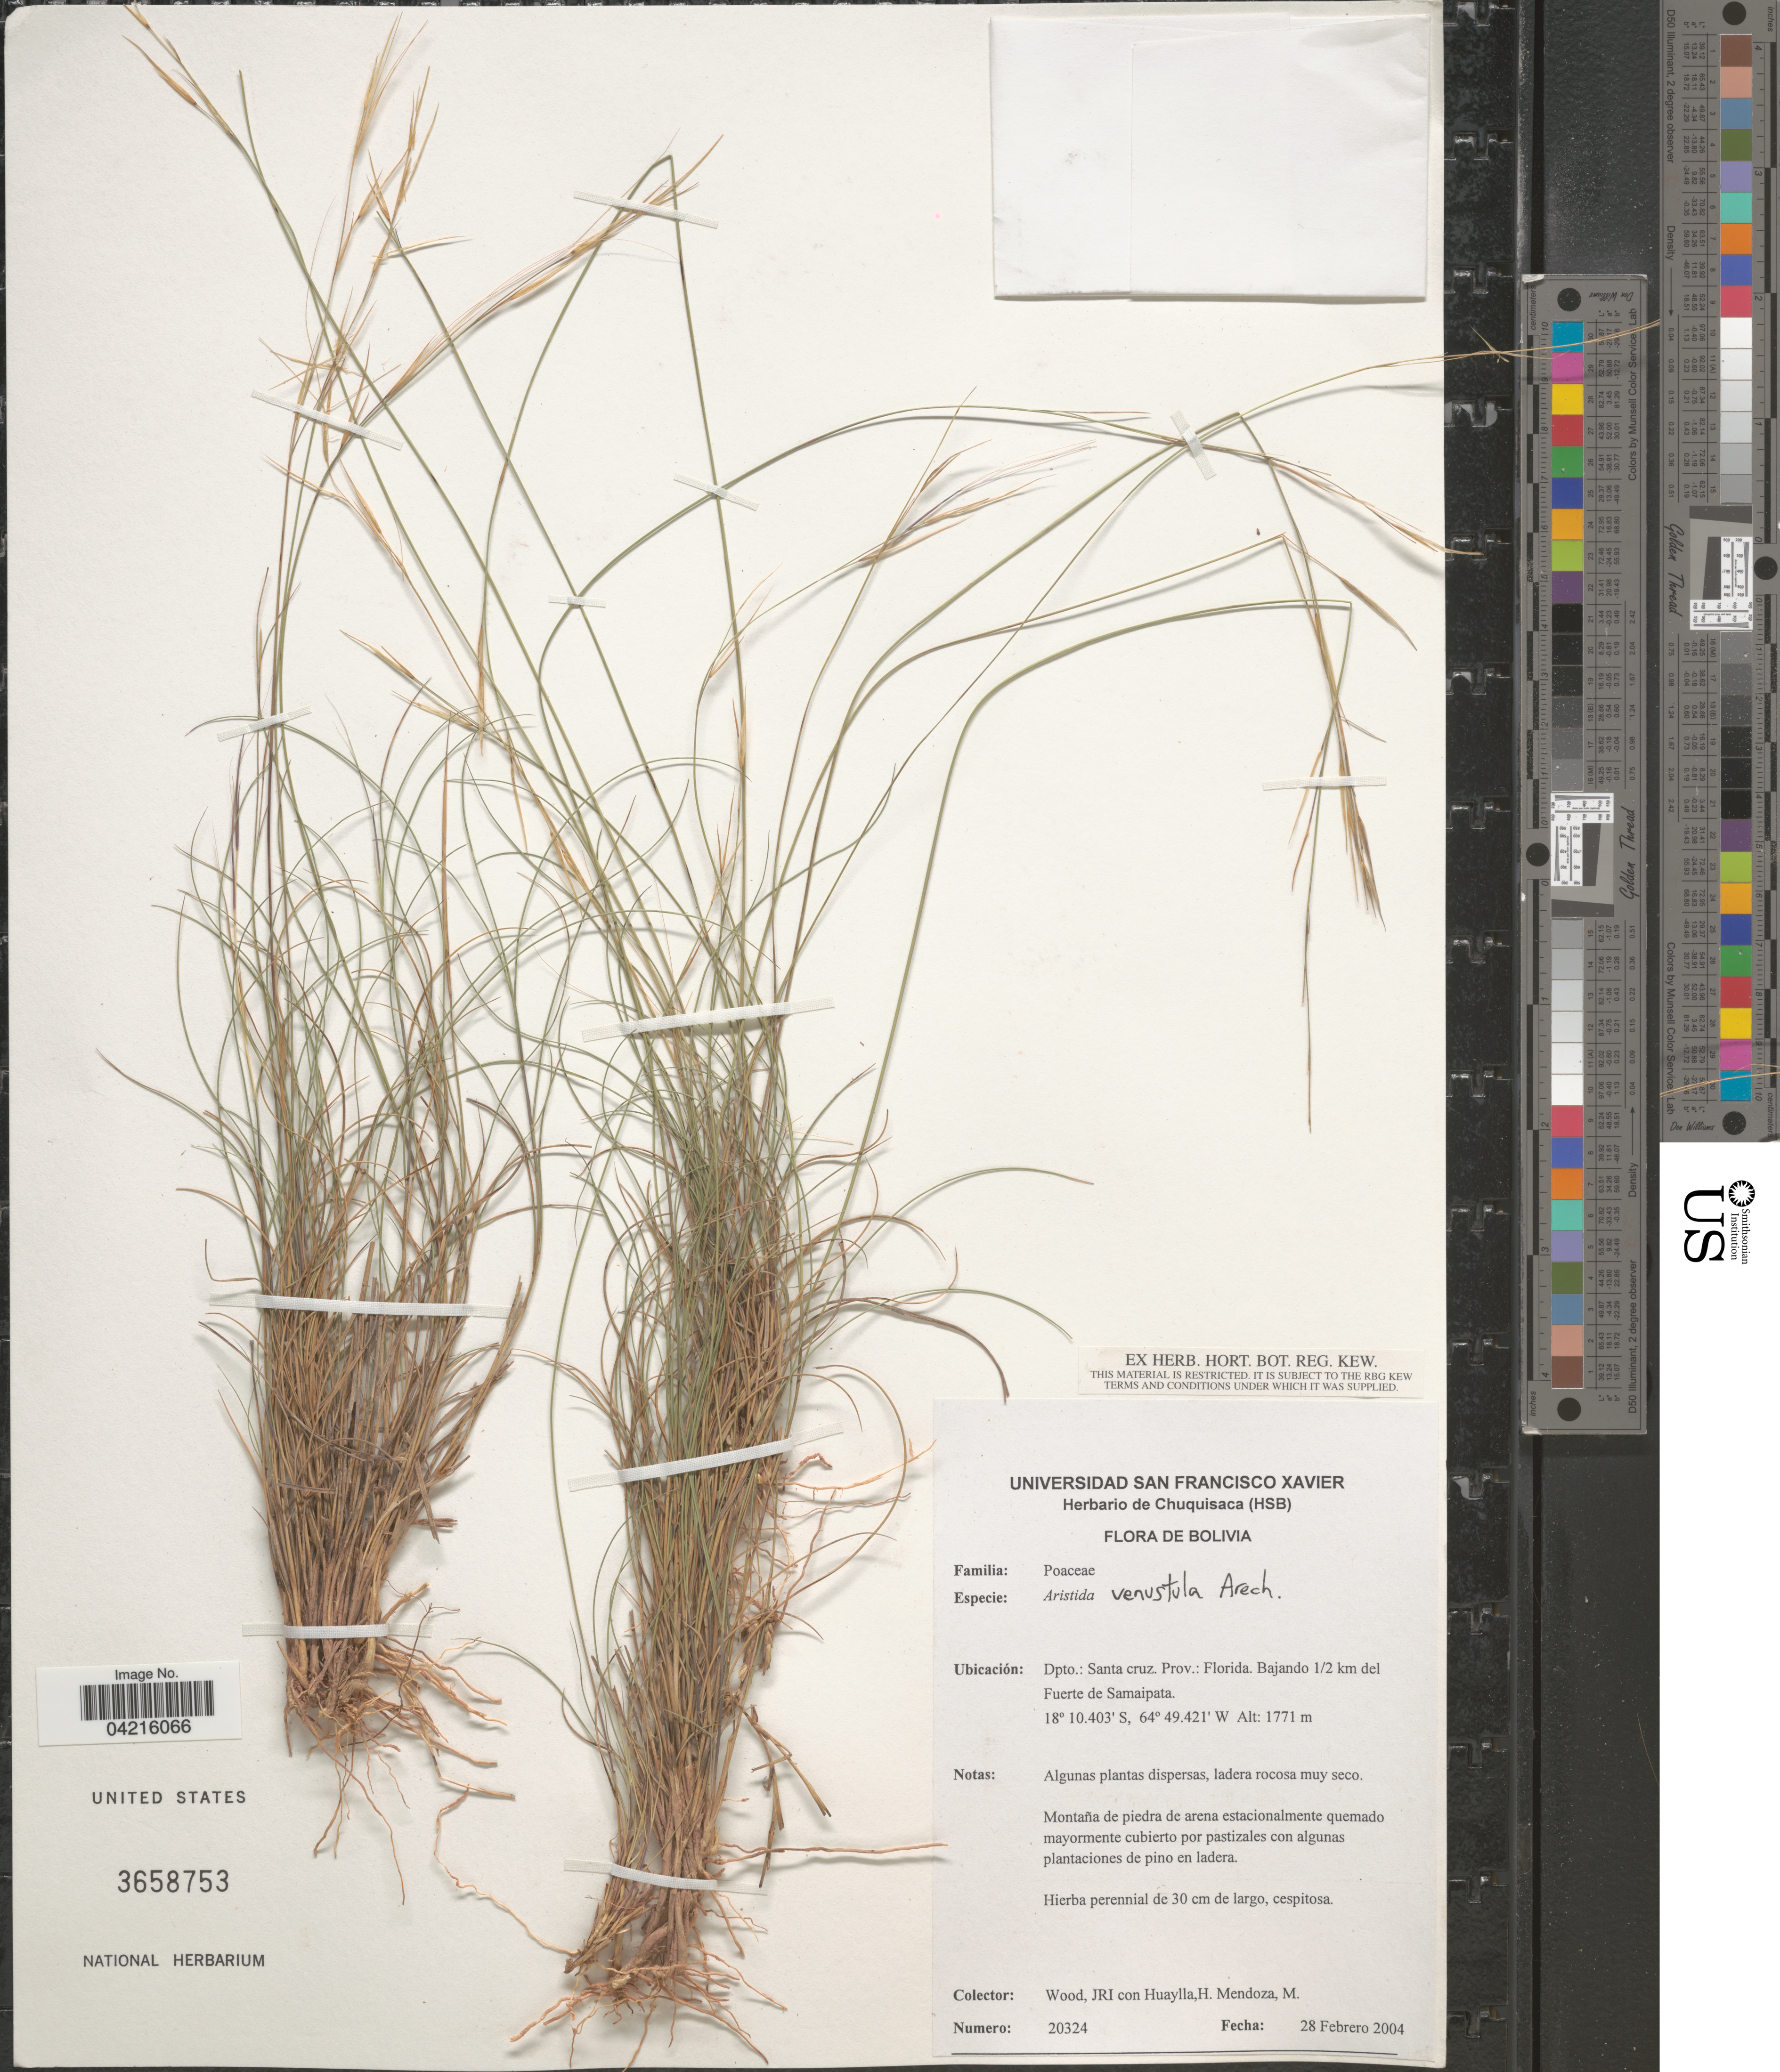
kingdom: Plantae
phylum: Tracheophyta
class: Liliopsida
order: Poales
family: Poaceae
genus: Aristida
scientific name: Aristida venustula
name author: Arechav.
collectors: J. R. I. Wood, H. Huaylla & M. Mendoza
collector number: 20324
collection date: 2004-02-28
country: Bolivia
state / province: Santa Cruz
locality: Dpto.: Santa cruz Prov.: Florida. Bajando ½ km del Fuerte de Samaipata.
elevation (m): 1771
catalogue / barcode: US 3658753